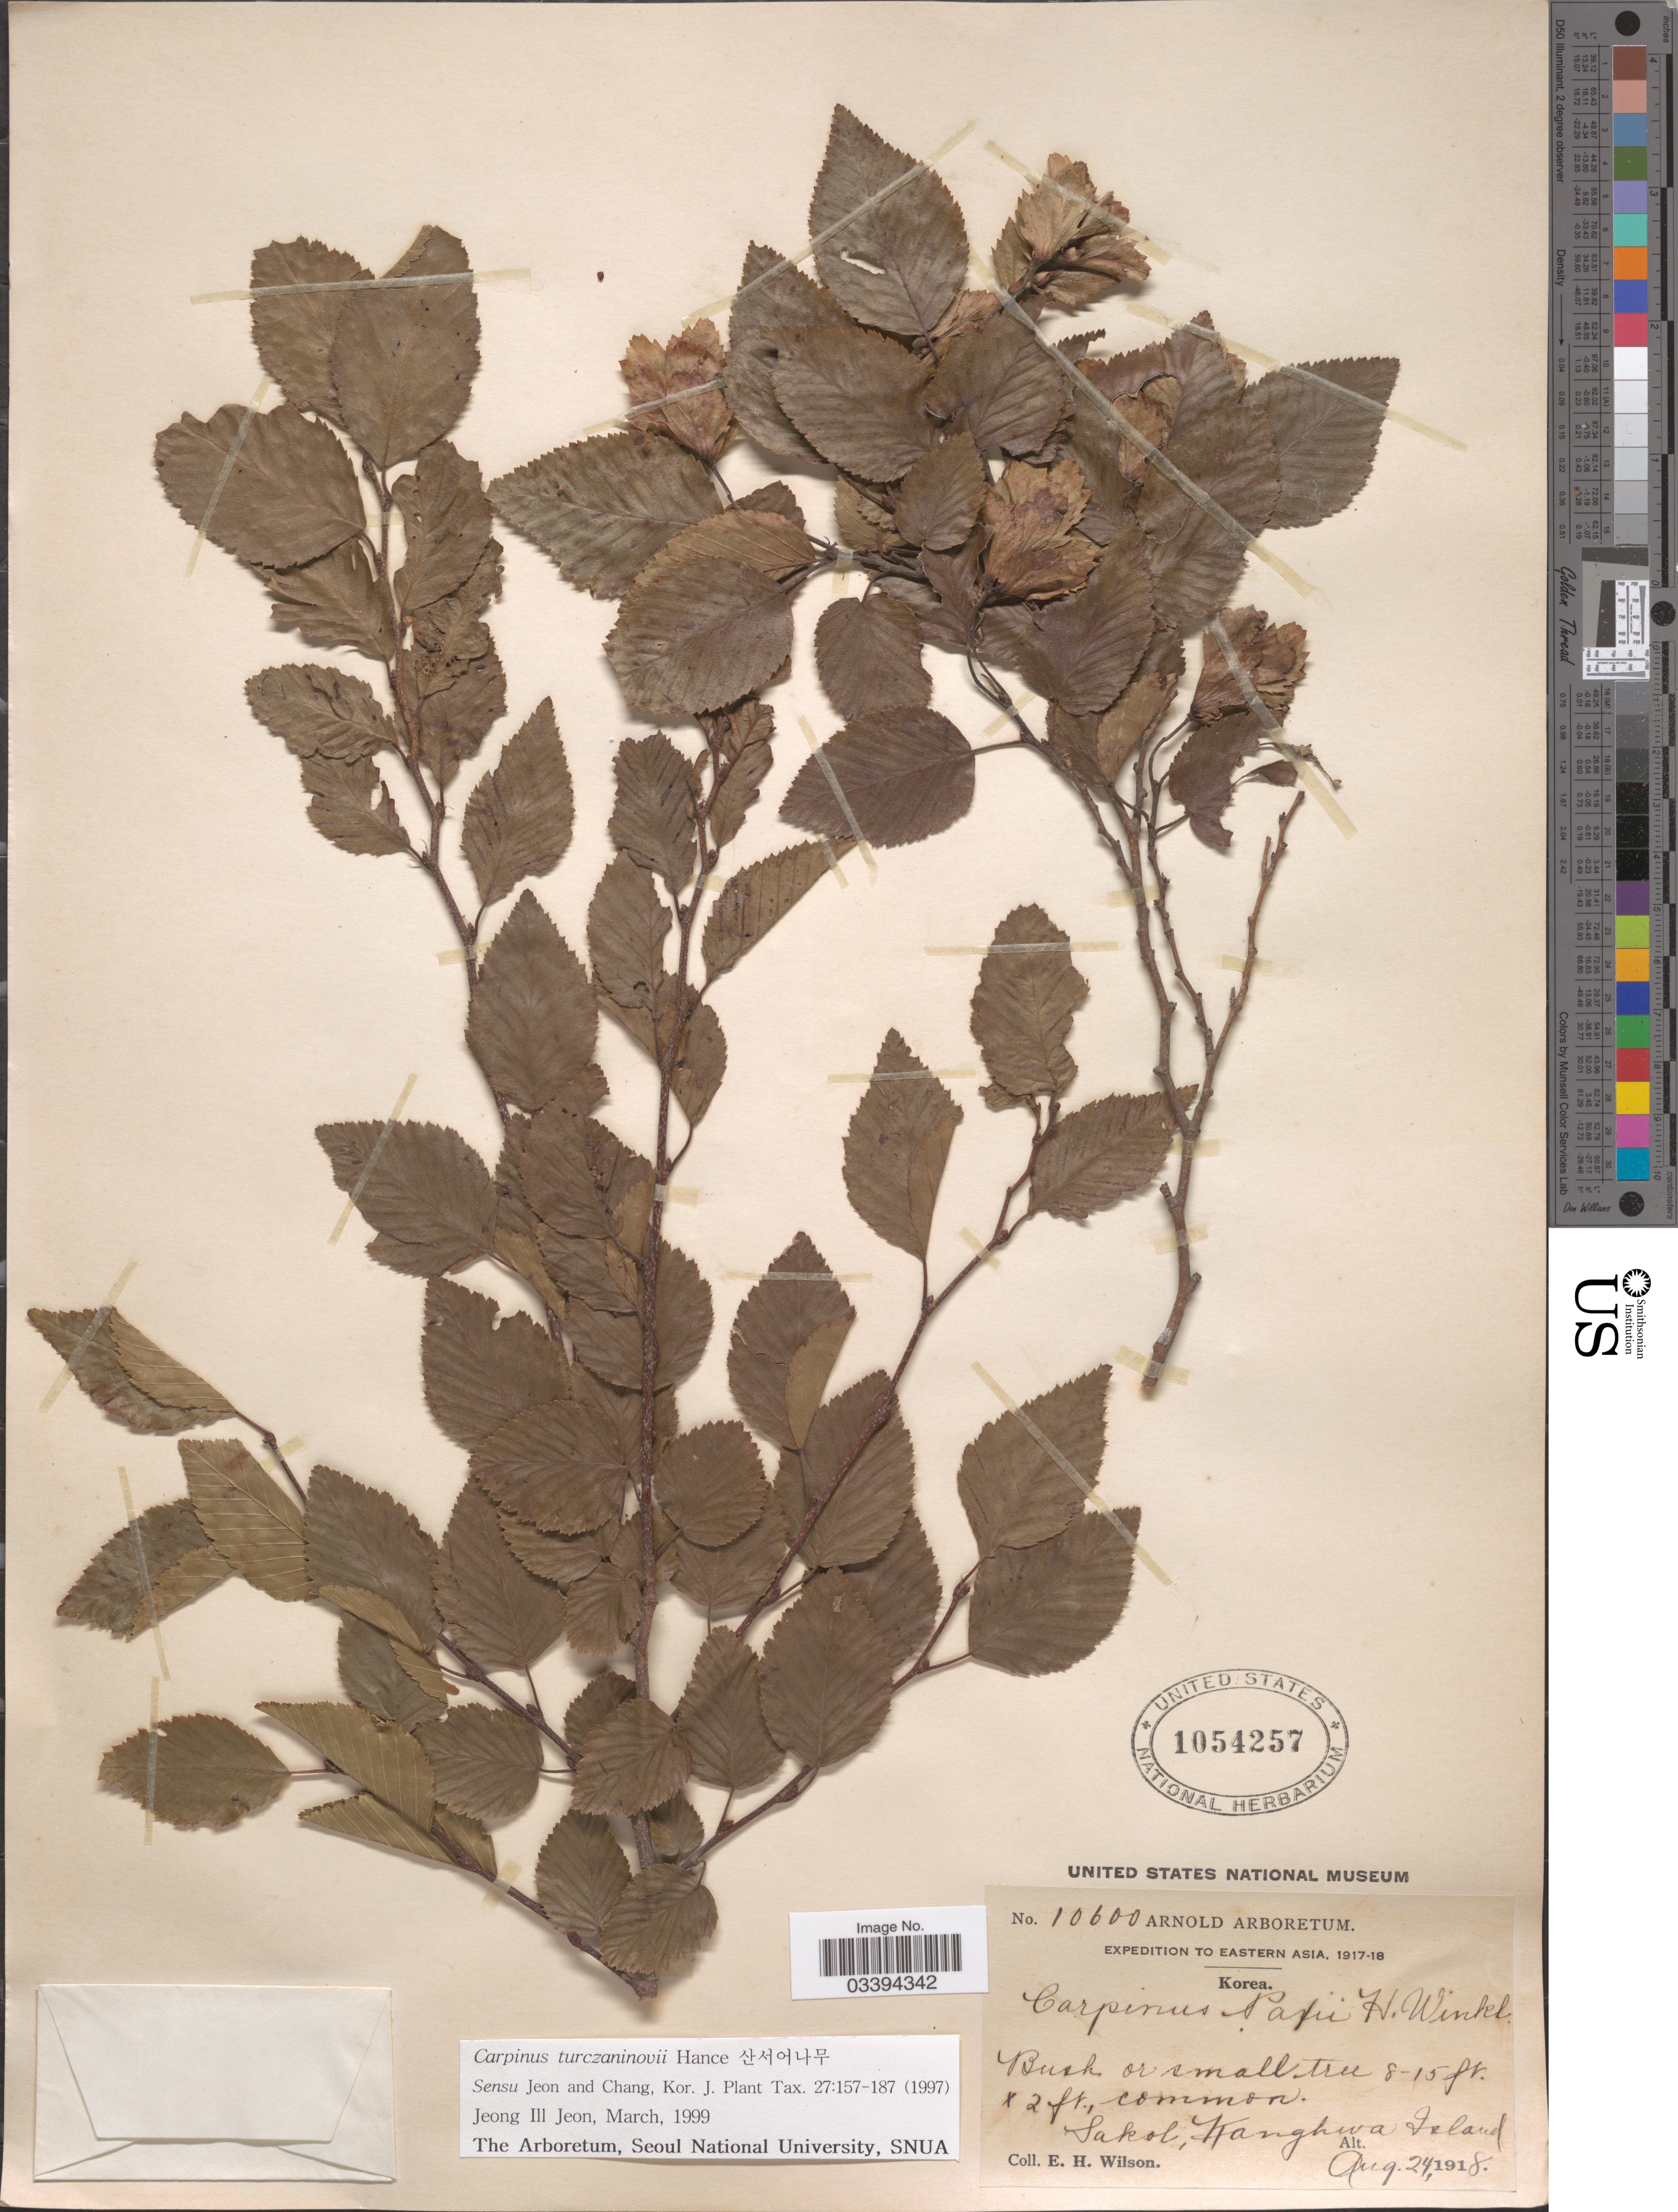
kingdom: Plantae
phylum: Tracheophyta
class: Magnoliopsida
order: Fagales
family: Betulaceae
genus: Carpinus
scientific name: Carpinus turczaninowii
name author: Hance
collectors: E. Wilson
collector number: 10600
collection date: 1918-08-24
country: North Korea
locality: Sakol, Kanghwa Island.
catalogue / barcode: US 1054257